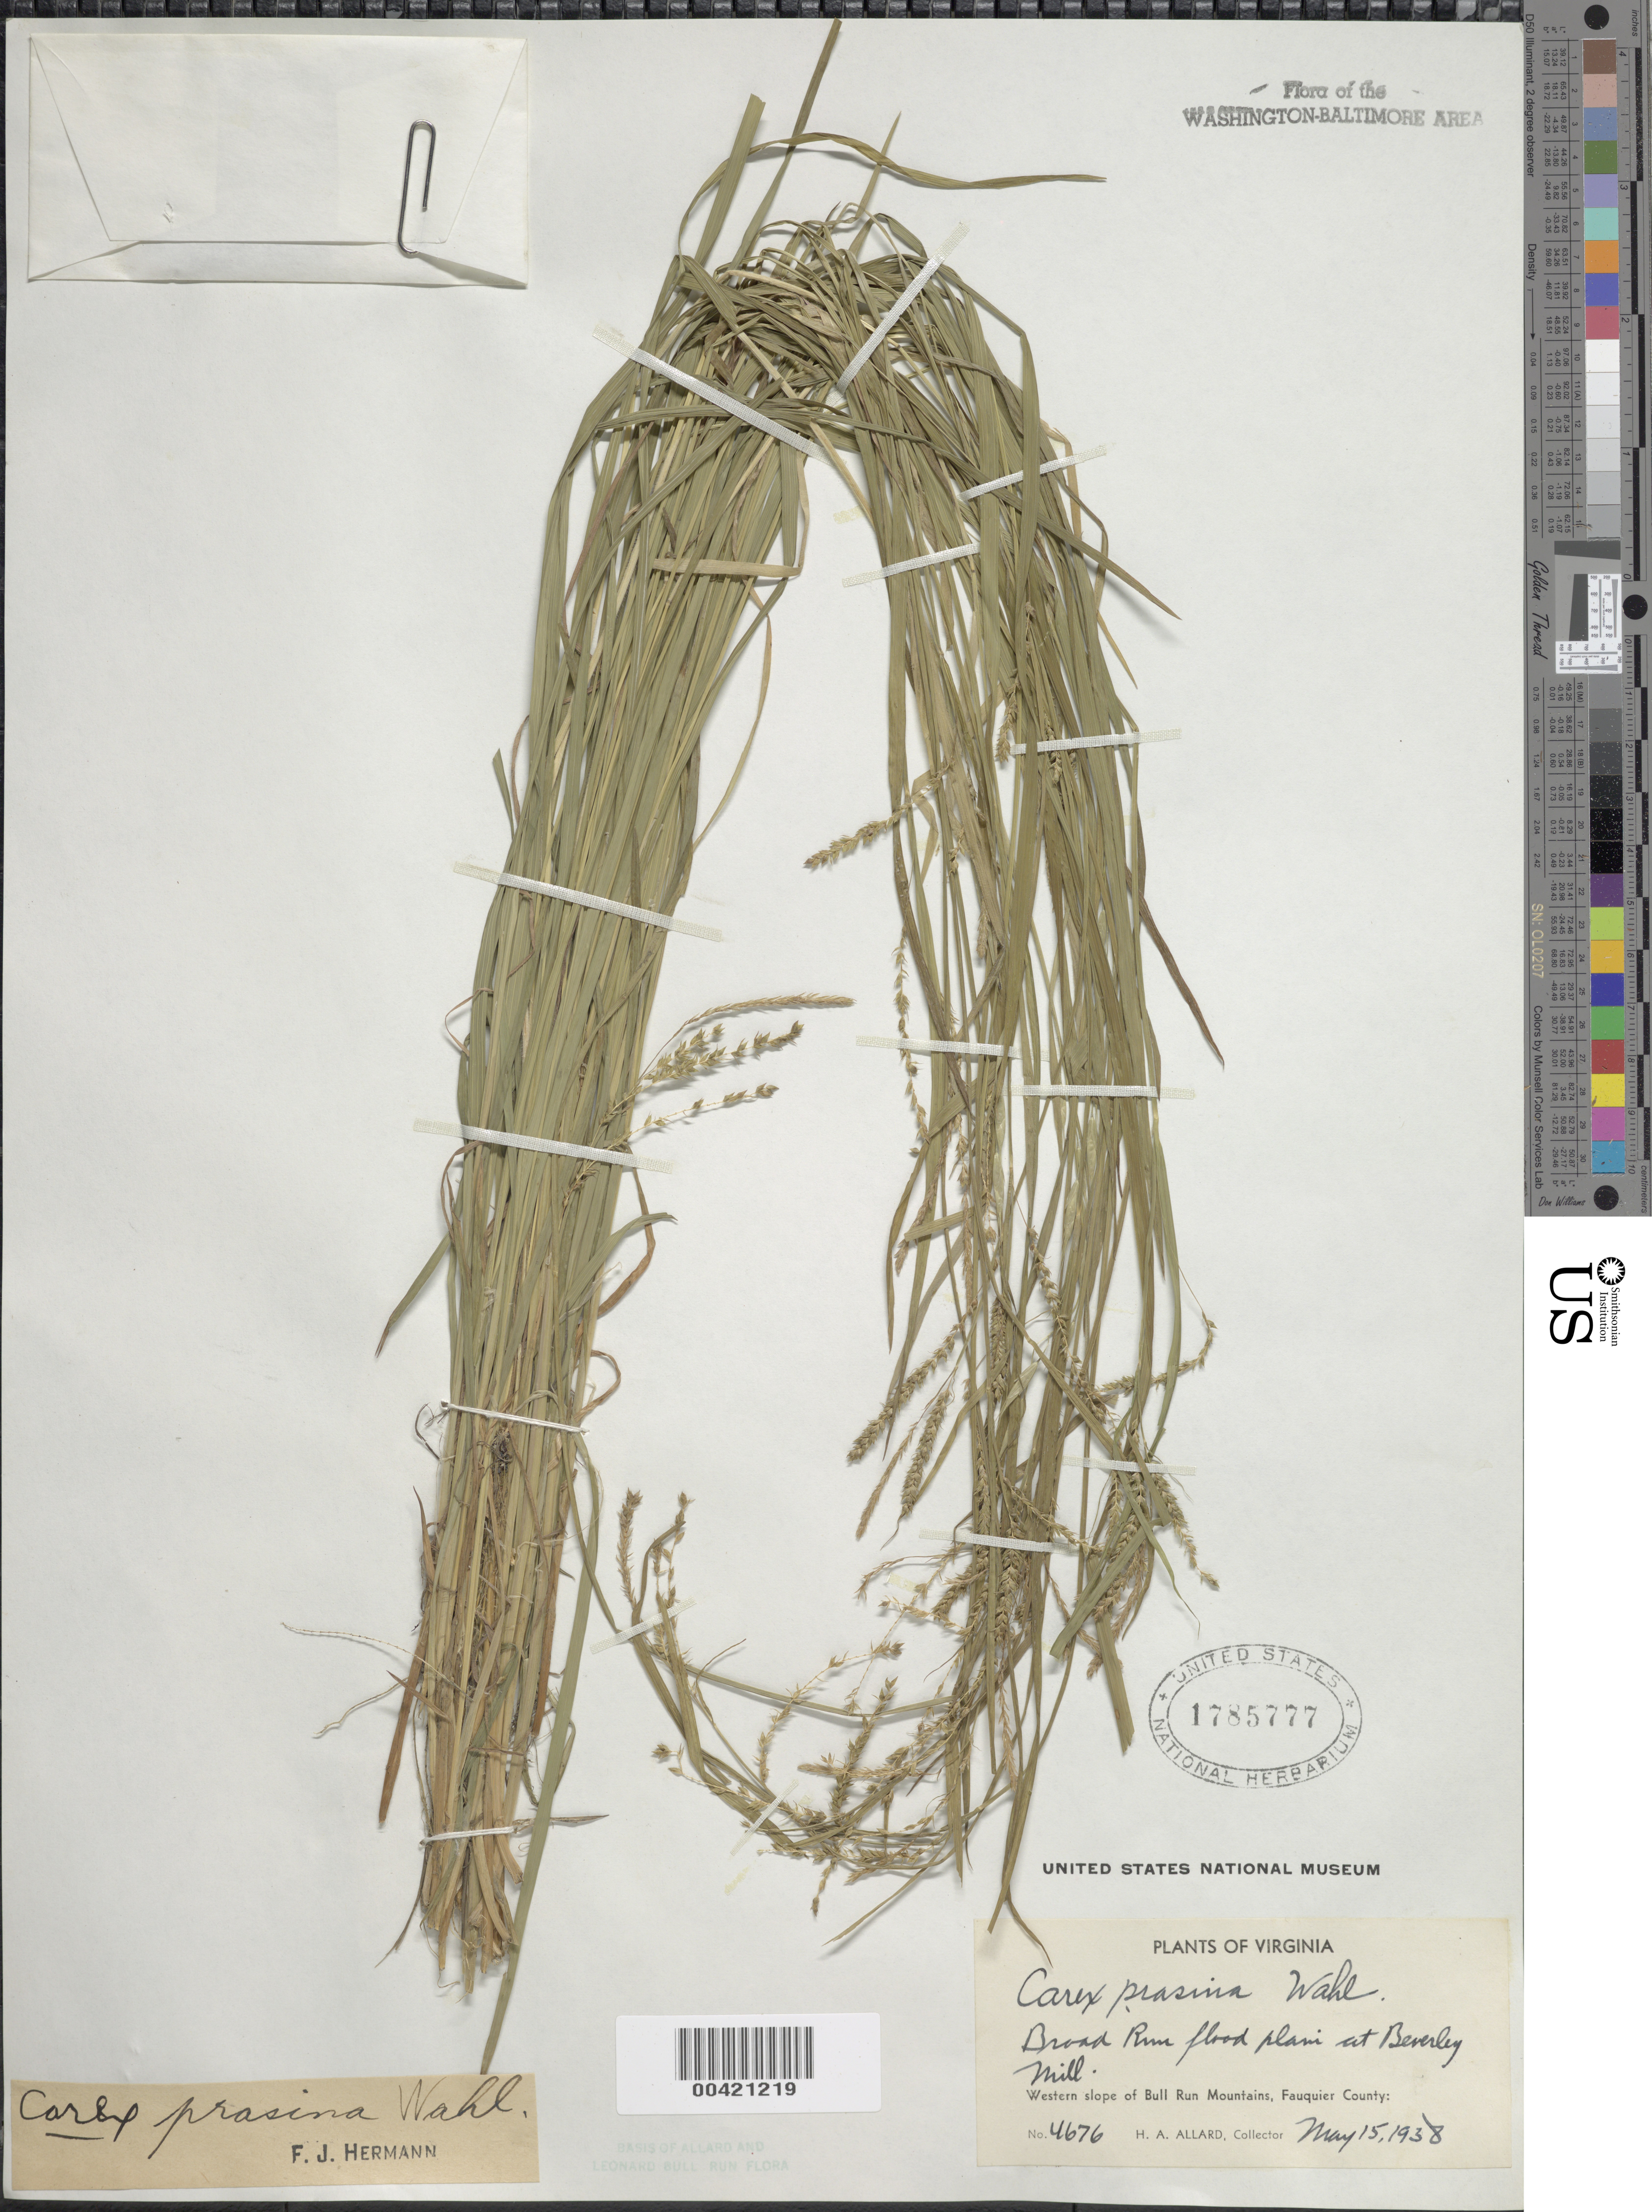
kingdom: Plantae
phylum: Tracheophyta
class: Liliopsida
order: Poales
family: Cyperaceae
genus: Carex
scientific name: Carex prasina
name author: Wahlenb.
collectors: H. A. Allard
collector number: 4676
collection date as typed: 15 May 1938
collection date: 1938-05-15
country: United States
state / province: Virginia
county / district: Fauquier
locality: Broad Run, Beverley Mill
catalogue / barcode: US 1785777